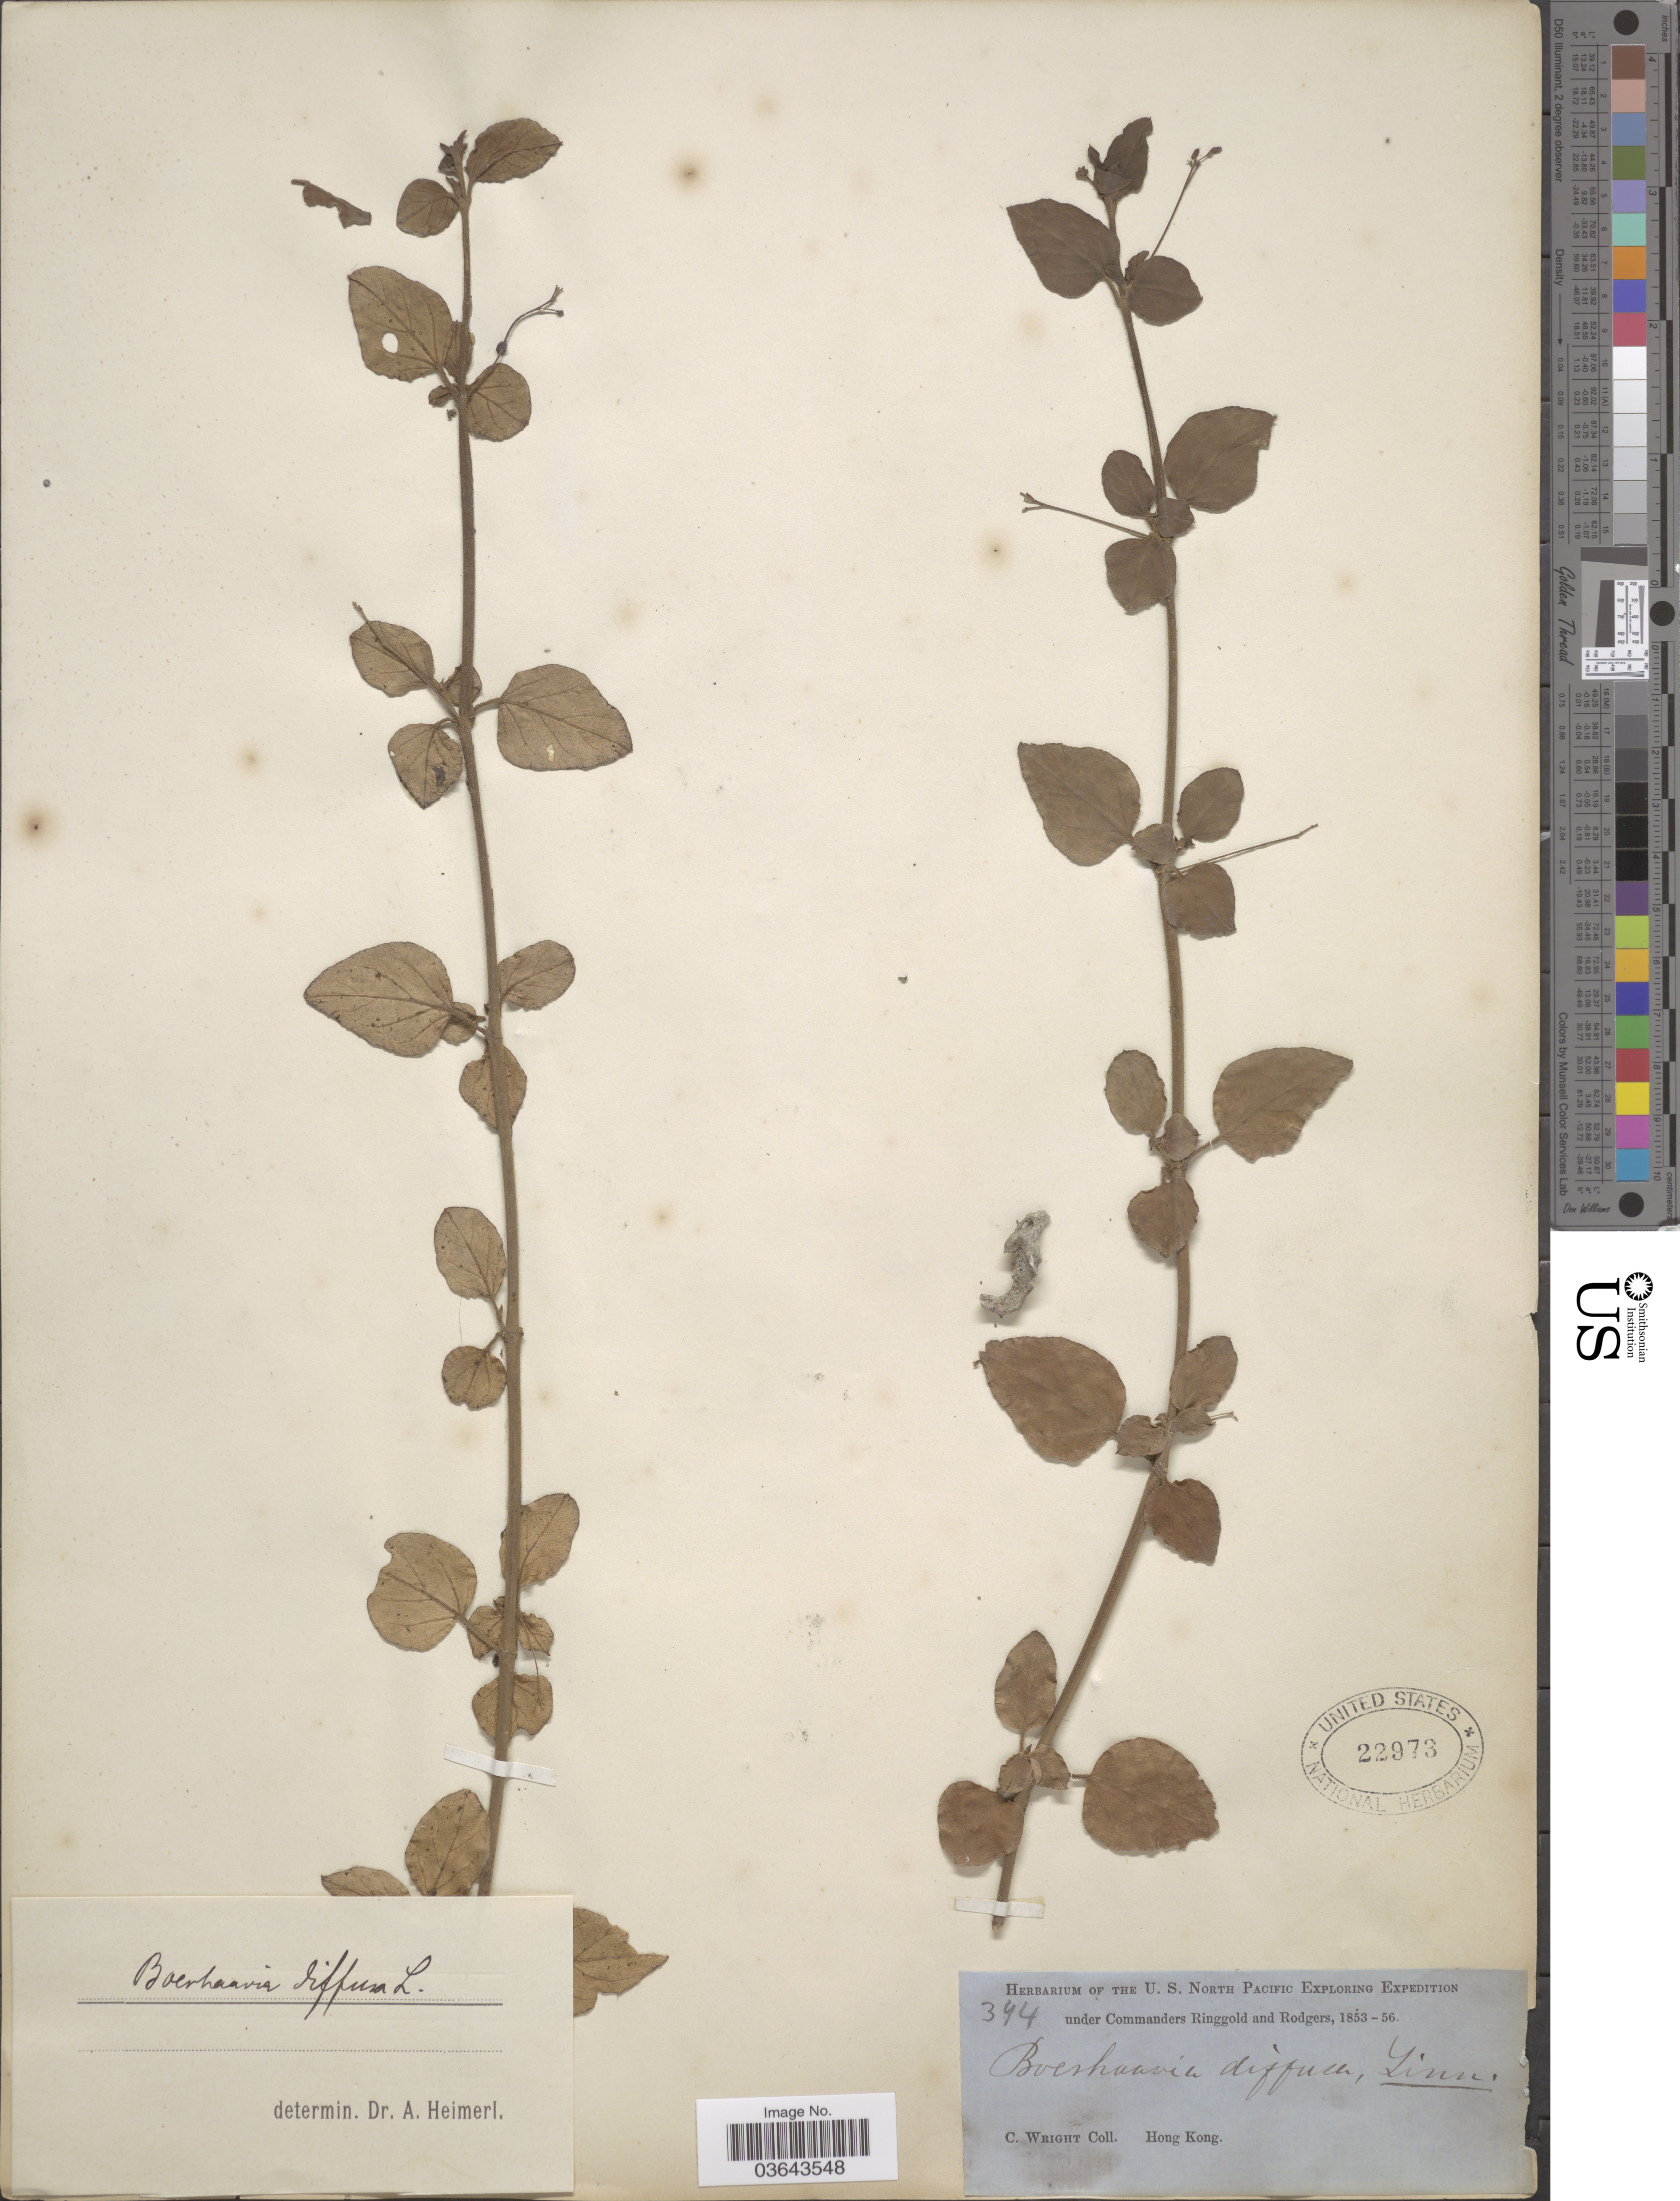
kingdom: Plantae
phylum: Tracheophyta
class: Magnoliopsida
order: Caryophyllales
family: Nyctaginaceae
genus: Boerhavia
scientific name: Boerhavia repens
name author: L.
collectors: C. Wright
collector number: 344*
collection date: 1853/1856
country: China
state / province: Hong Kong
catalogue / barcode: US 22973